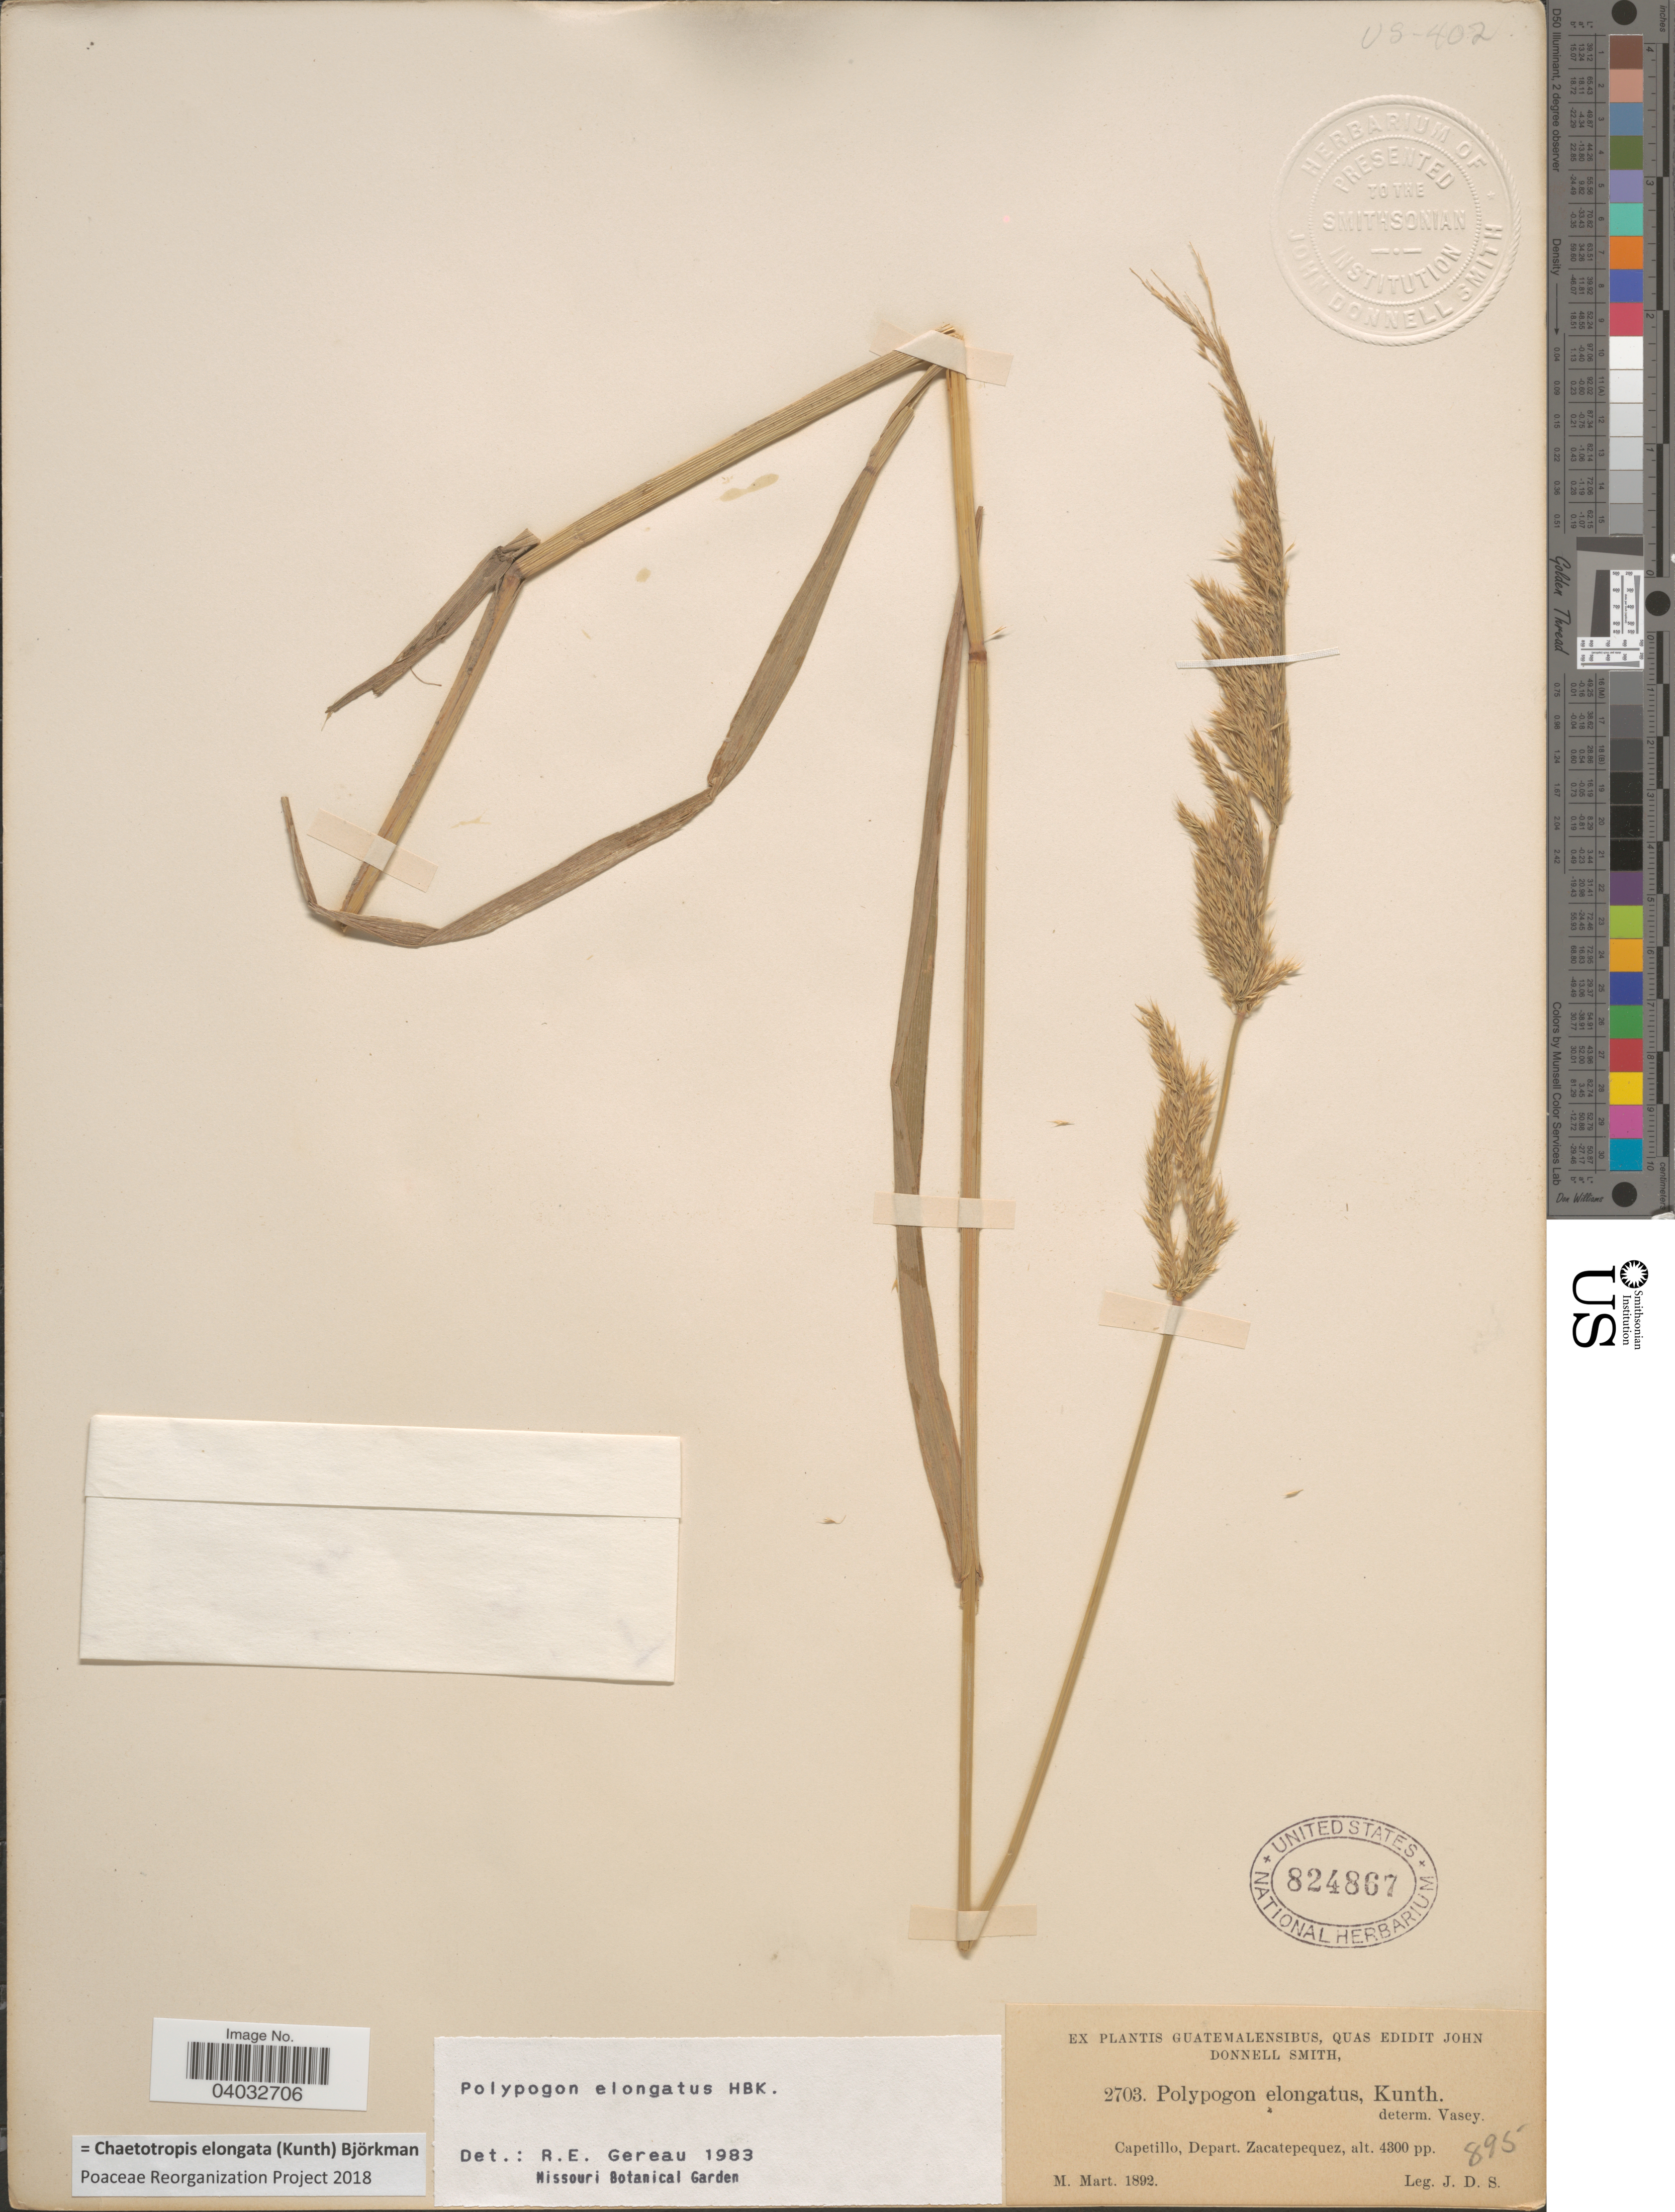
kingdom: Plantae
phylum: Tracheophyta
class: Liliopsida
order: Poales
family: Poaceae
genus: Chaetotropis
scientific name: Chaetotropis elongata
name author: (Kunth) Björkman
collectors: J. Donnell Smith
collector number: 2703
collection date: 1892-03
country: Guatemala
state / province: Sacatepequez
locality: Capetillo, Depart. Zacatepequez.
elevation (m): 1311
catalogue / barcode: US 824867